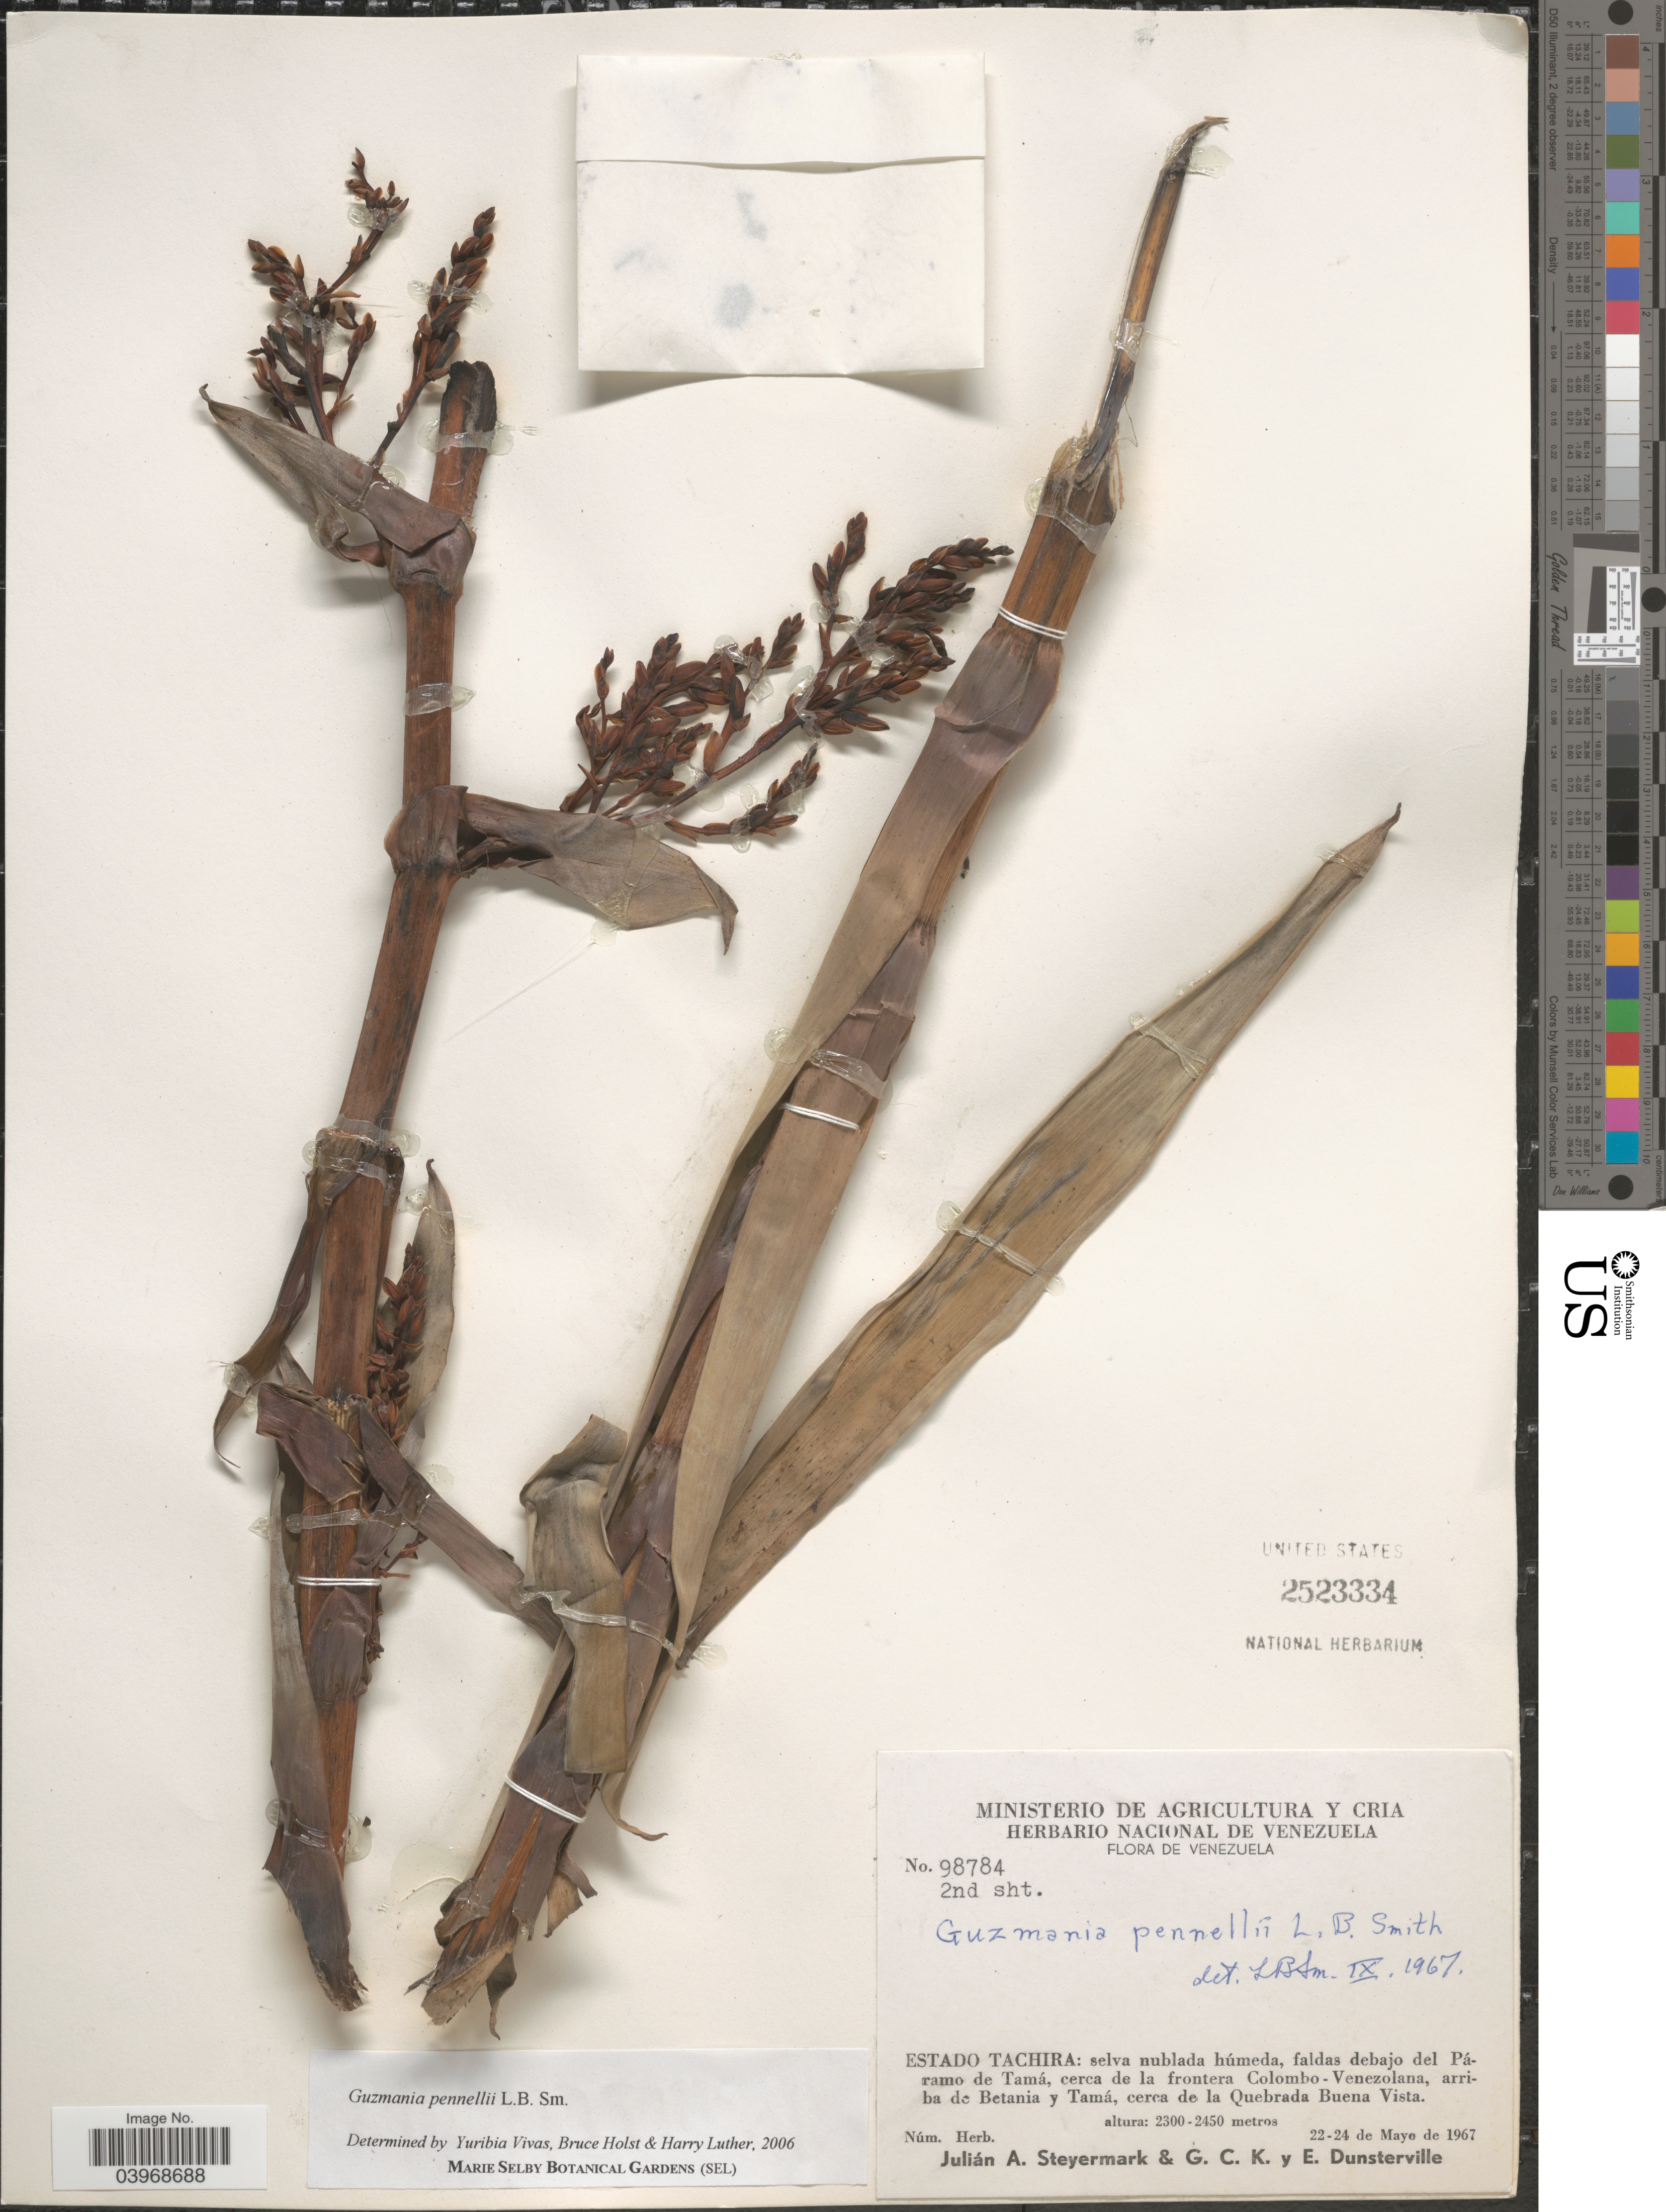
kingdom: Plantae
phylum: Tracheophyta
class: Liliopsida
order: Poales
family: Bromeliaceae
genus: Guzmania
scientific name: Guzmania pennellii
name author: L.B. Sm.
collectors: J. Steyermark, G. C. K. Dunsterville & E. Dunsterville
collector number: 98784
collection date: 1967-05-22/1967-05-24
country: Venezuela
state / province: Tachira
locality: Selva nublada húmeda, faldas debajo del Páramo de Tamá, cerca de la frontera Colombo-Venezolana, arriba de Betania y Tamá, cerca de la Quebrada Buena Vista.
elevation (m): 2300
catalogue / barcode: US 2523334